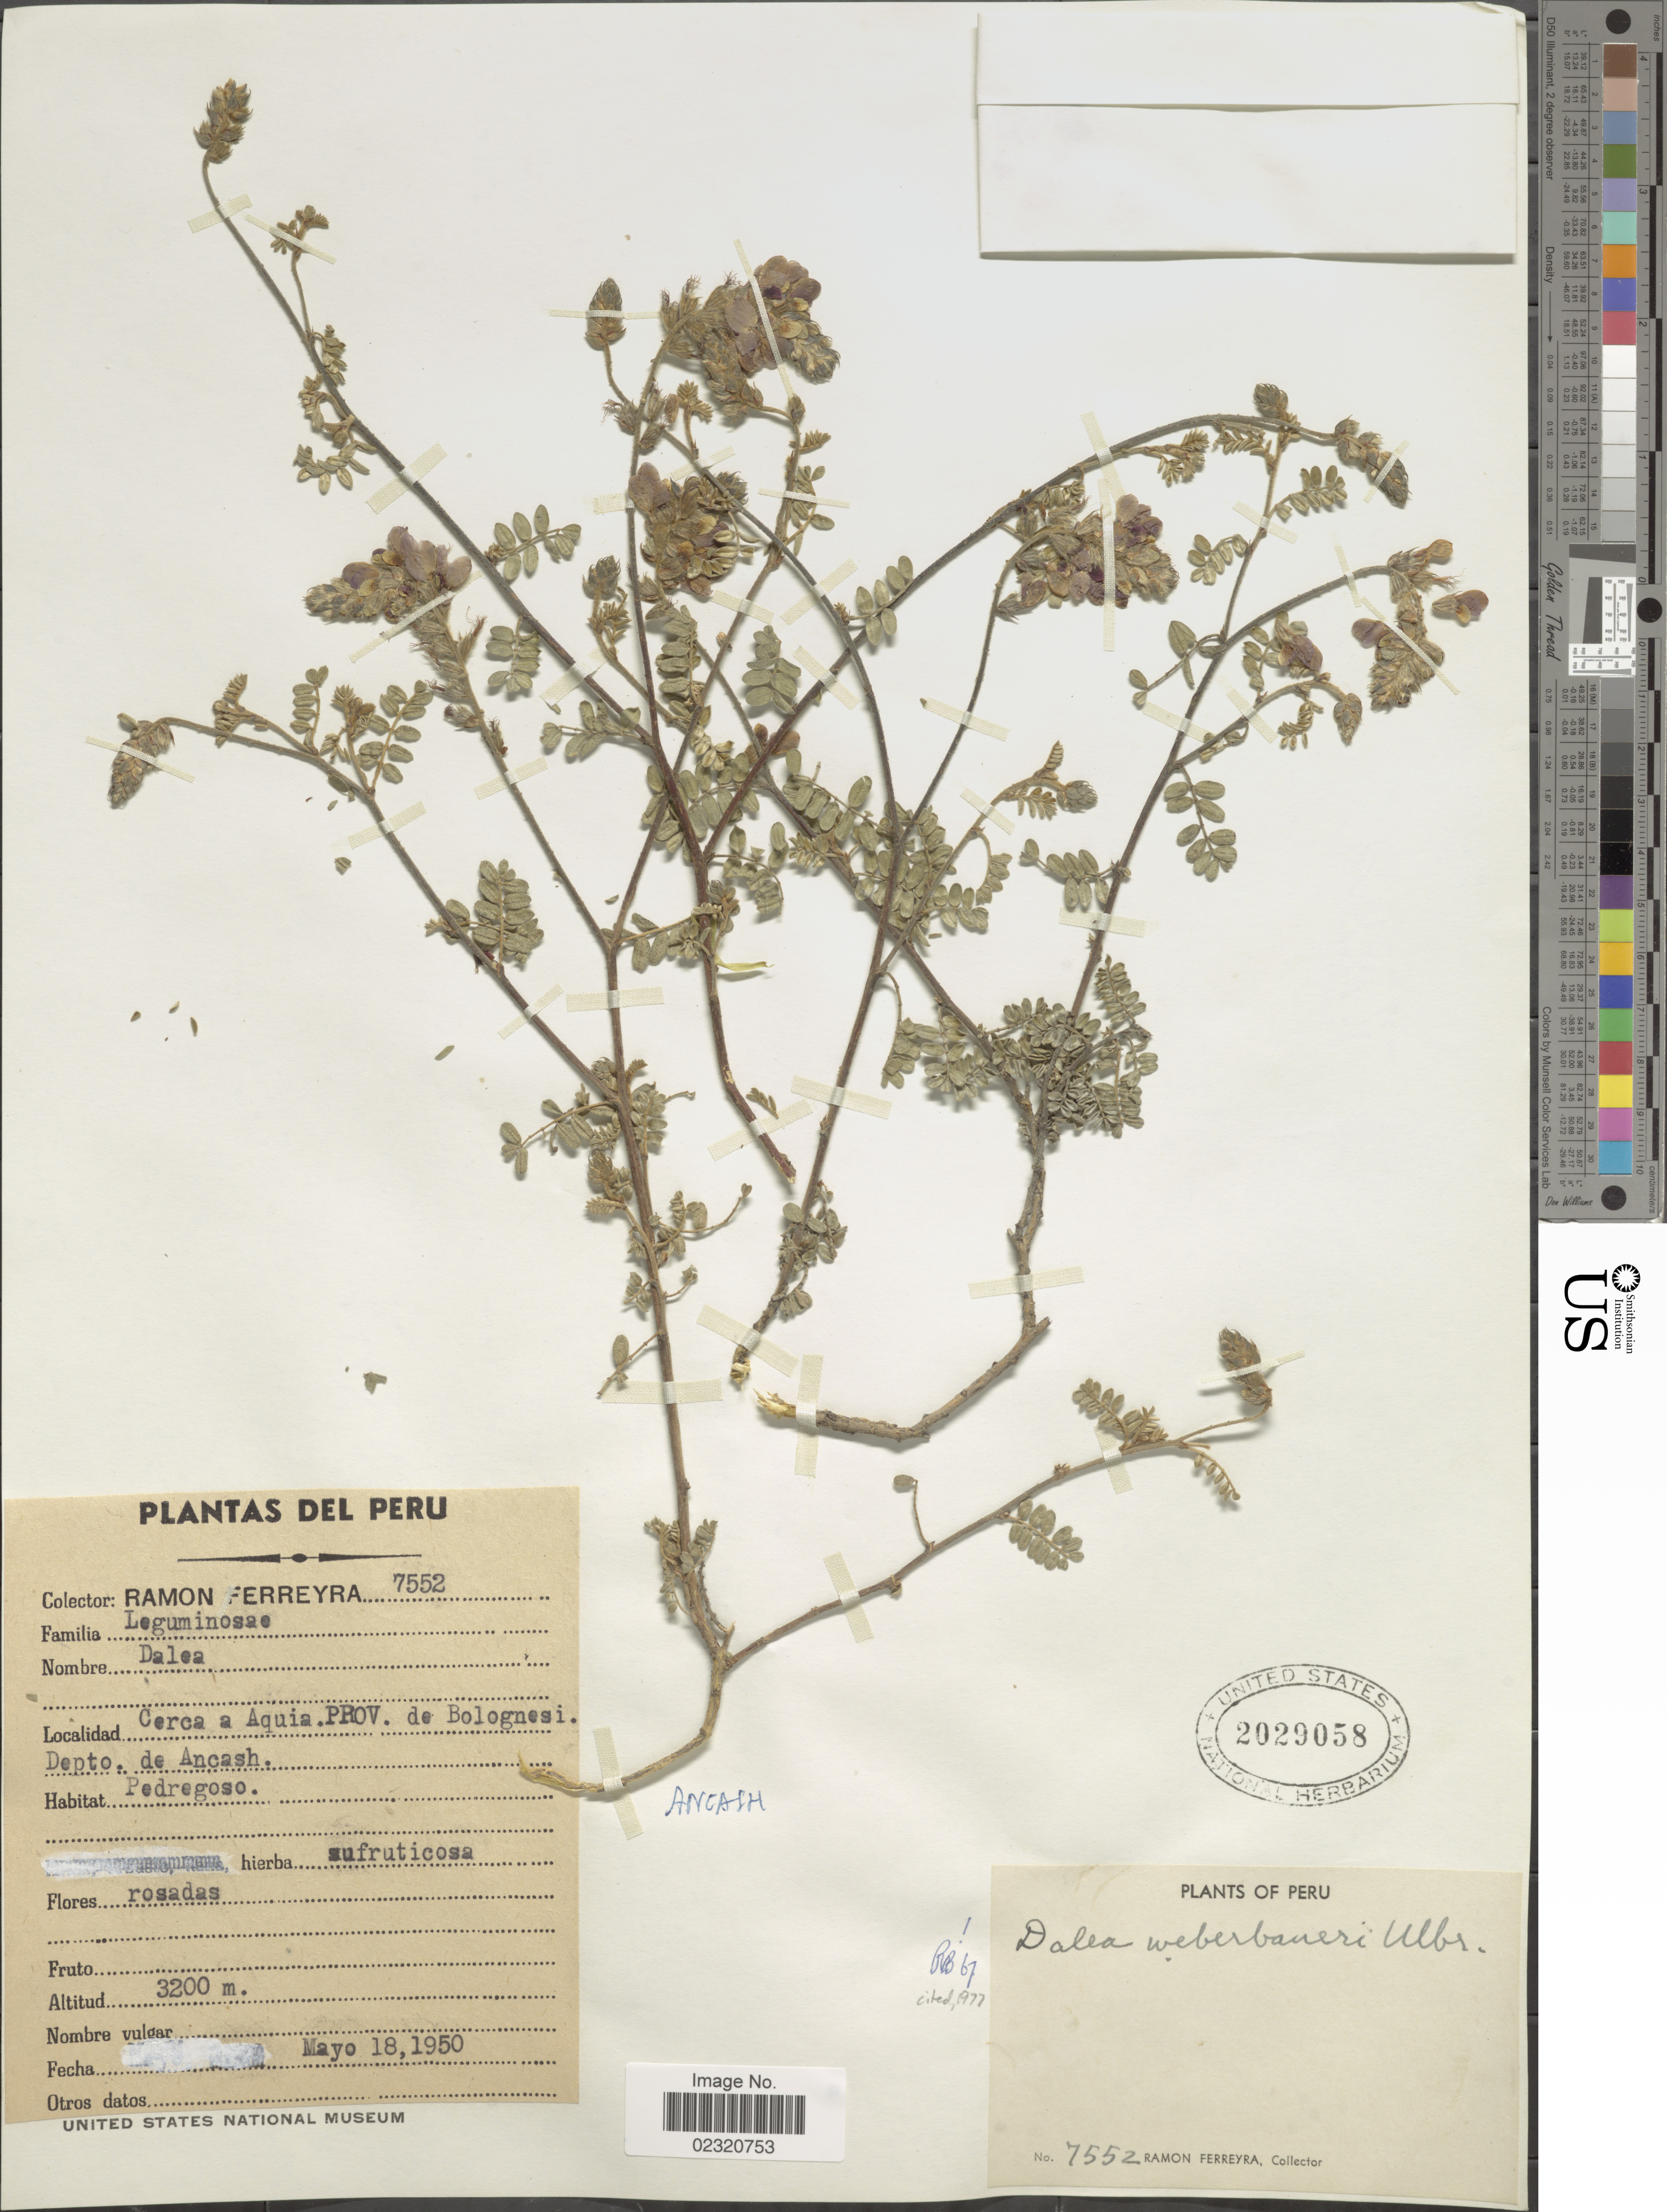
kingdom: Plantae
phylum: Tracheophyta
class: Magnoliopsida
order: Fabales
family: Fabaceae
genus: Dalea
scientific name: Dalea weberbaueri var. weberbaueri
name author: Ulbr.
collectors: R. A. Ferreyra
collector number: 7552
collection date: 1950-05-15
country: Peru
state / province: Ancash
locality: Cerca a Aquia, Prov. de Bolognesi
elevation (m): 3200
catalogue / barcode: US 2029058